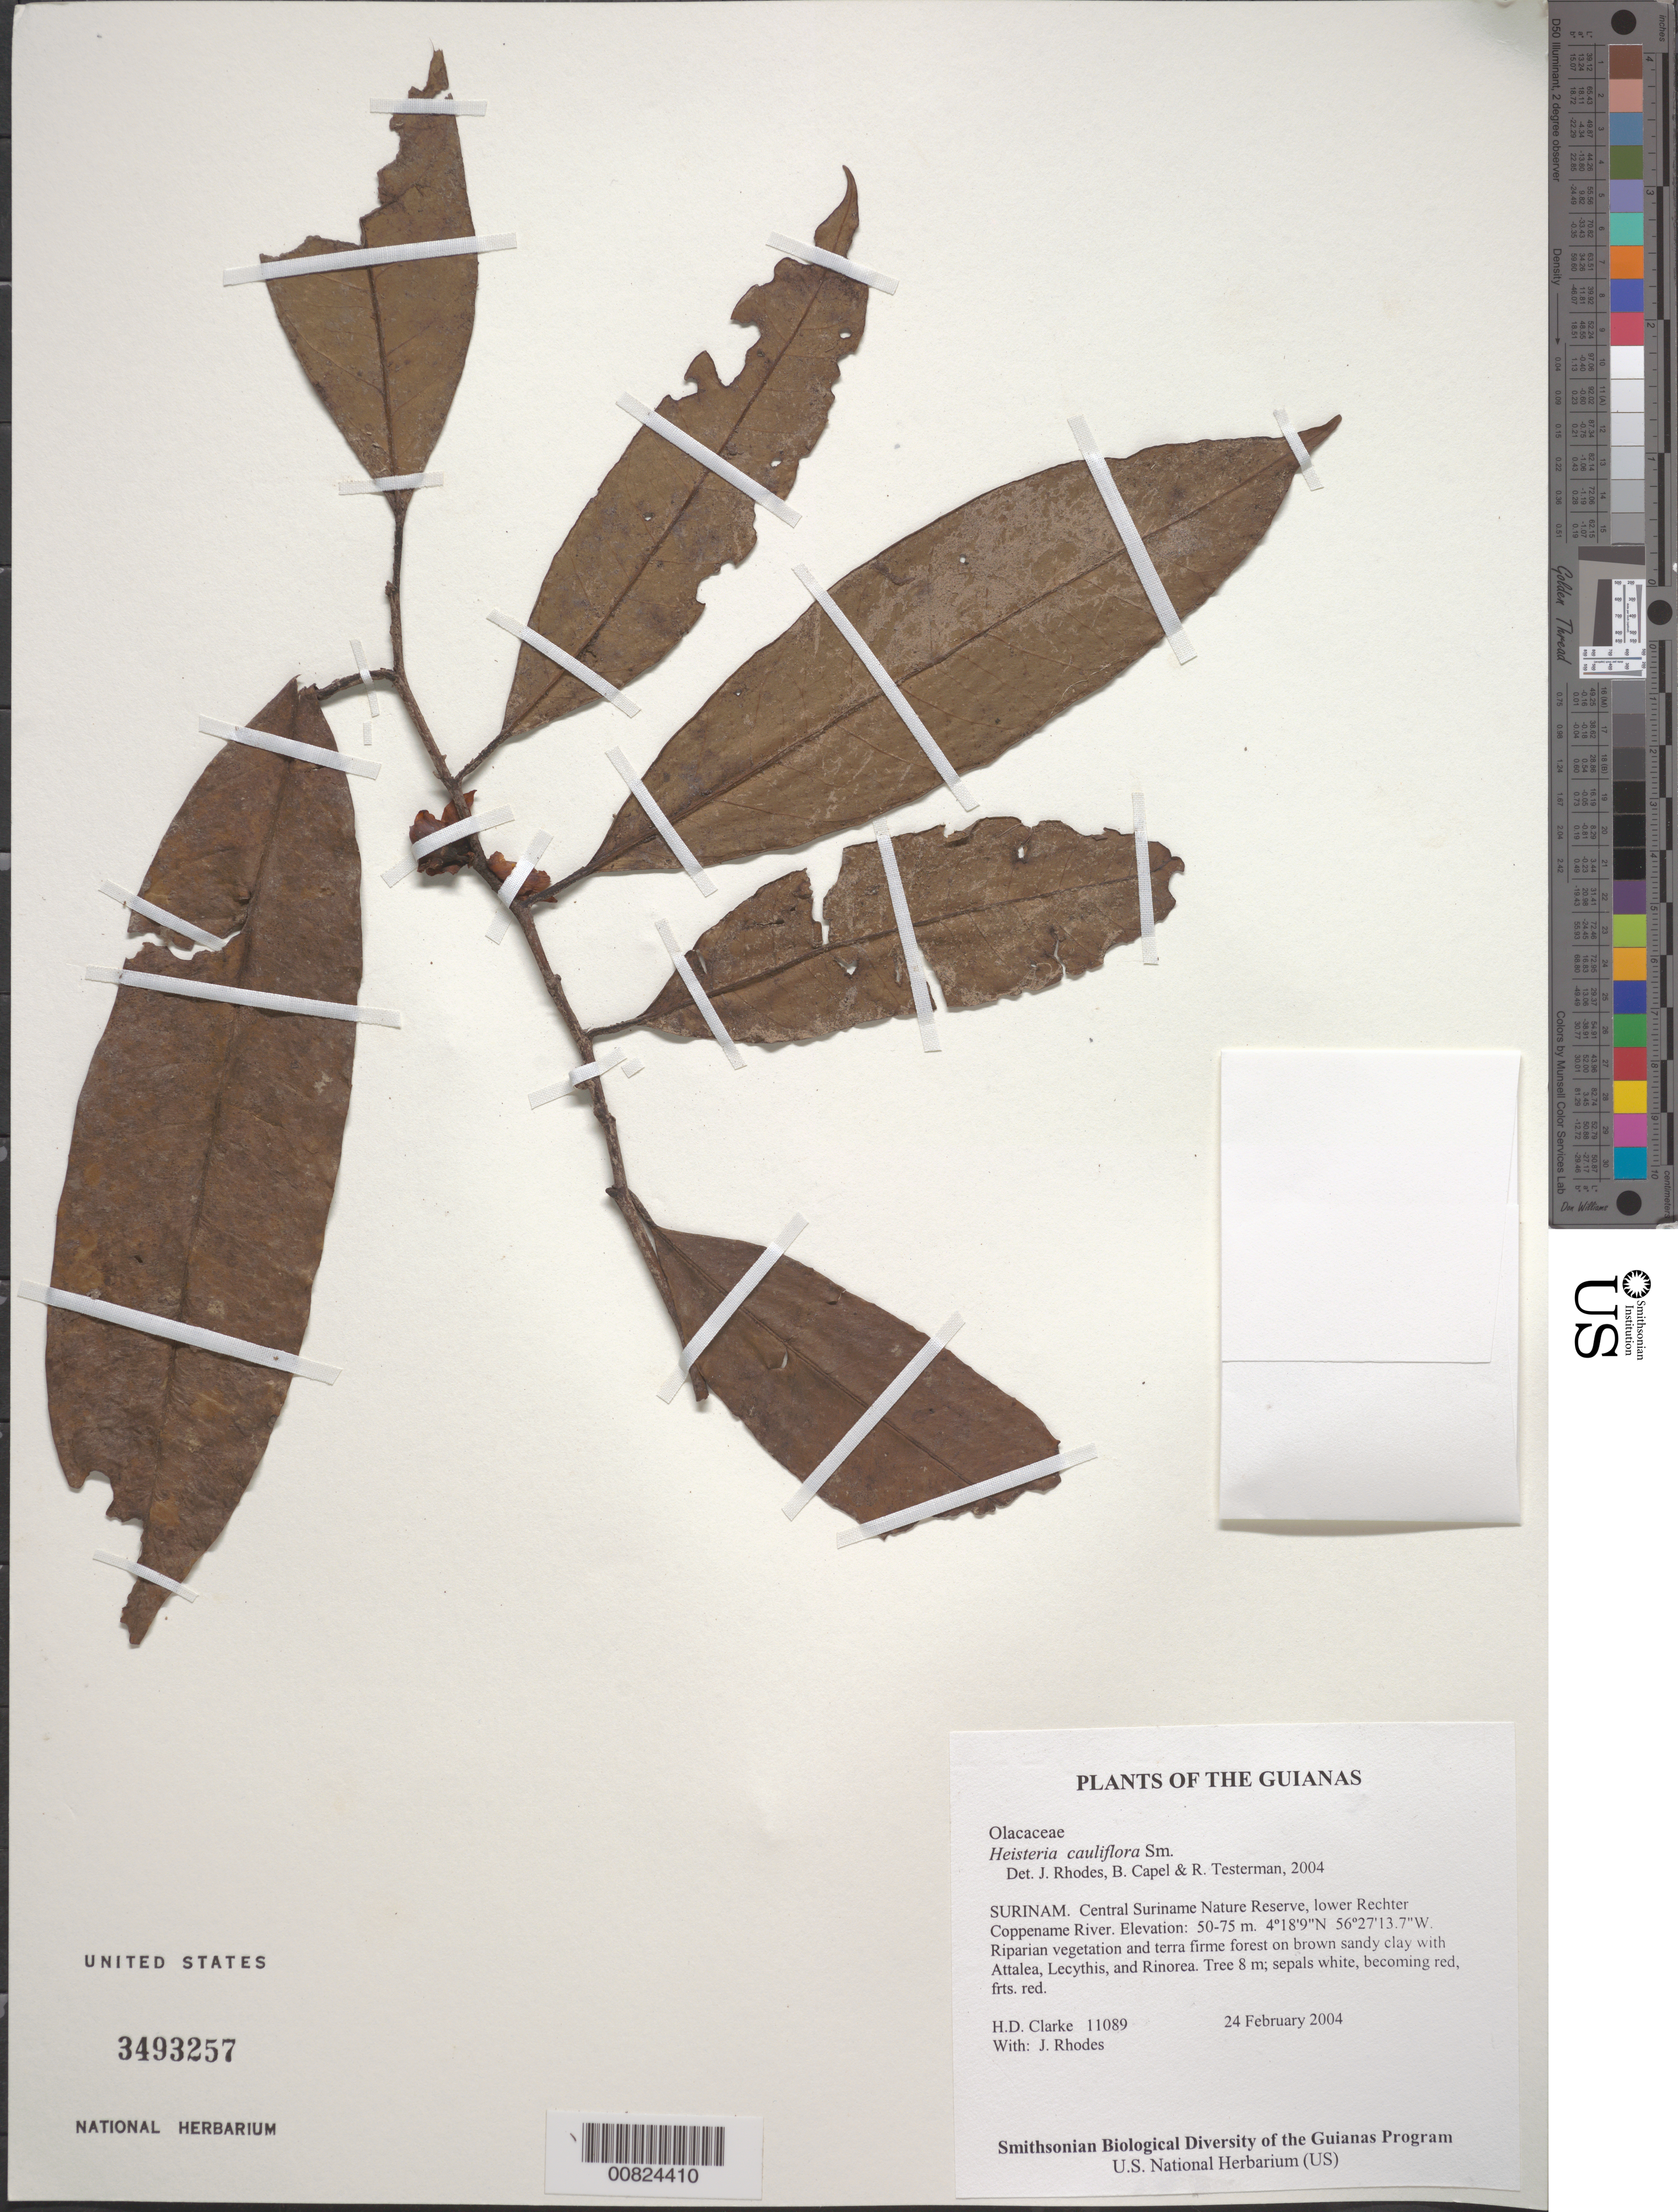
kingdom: Plantae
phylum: Tracheophyta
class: Magnoliopsida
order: Santalales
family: Erythropalaceae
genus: Heisteria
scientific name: Heisteria cauliflora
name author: Sm.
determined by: Rhodes, J.; Capel, B.; Testerman, R.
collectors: H. D. Clarke & J. Rhodes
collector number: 11089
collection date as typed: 24 February 2004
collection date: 2004-02-24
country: Suriname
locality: Central Suriname Nature Reserve, lower Rechter Coppename River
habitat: Riparian vegetation and terra firme forest on brown sandy clay with Attalea, Lecythis, and Rinorea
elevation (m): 50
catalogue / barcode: US 3493257